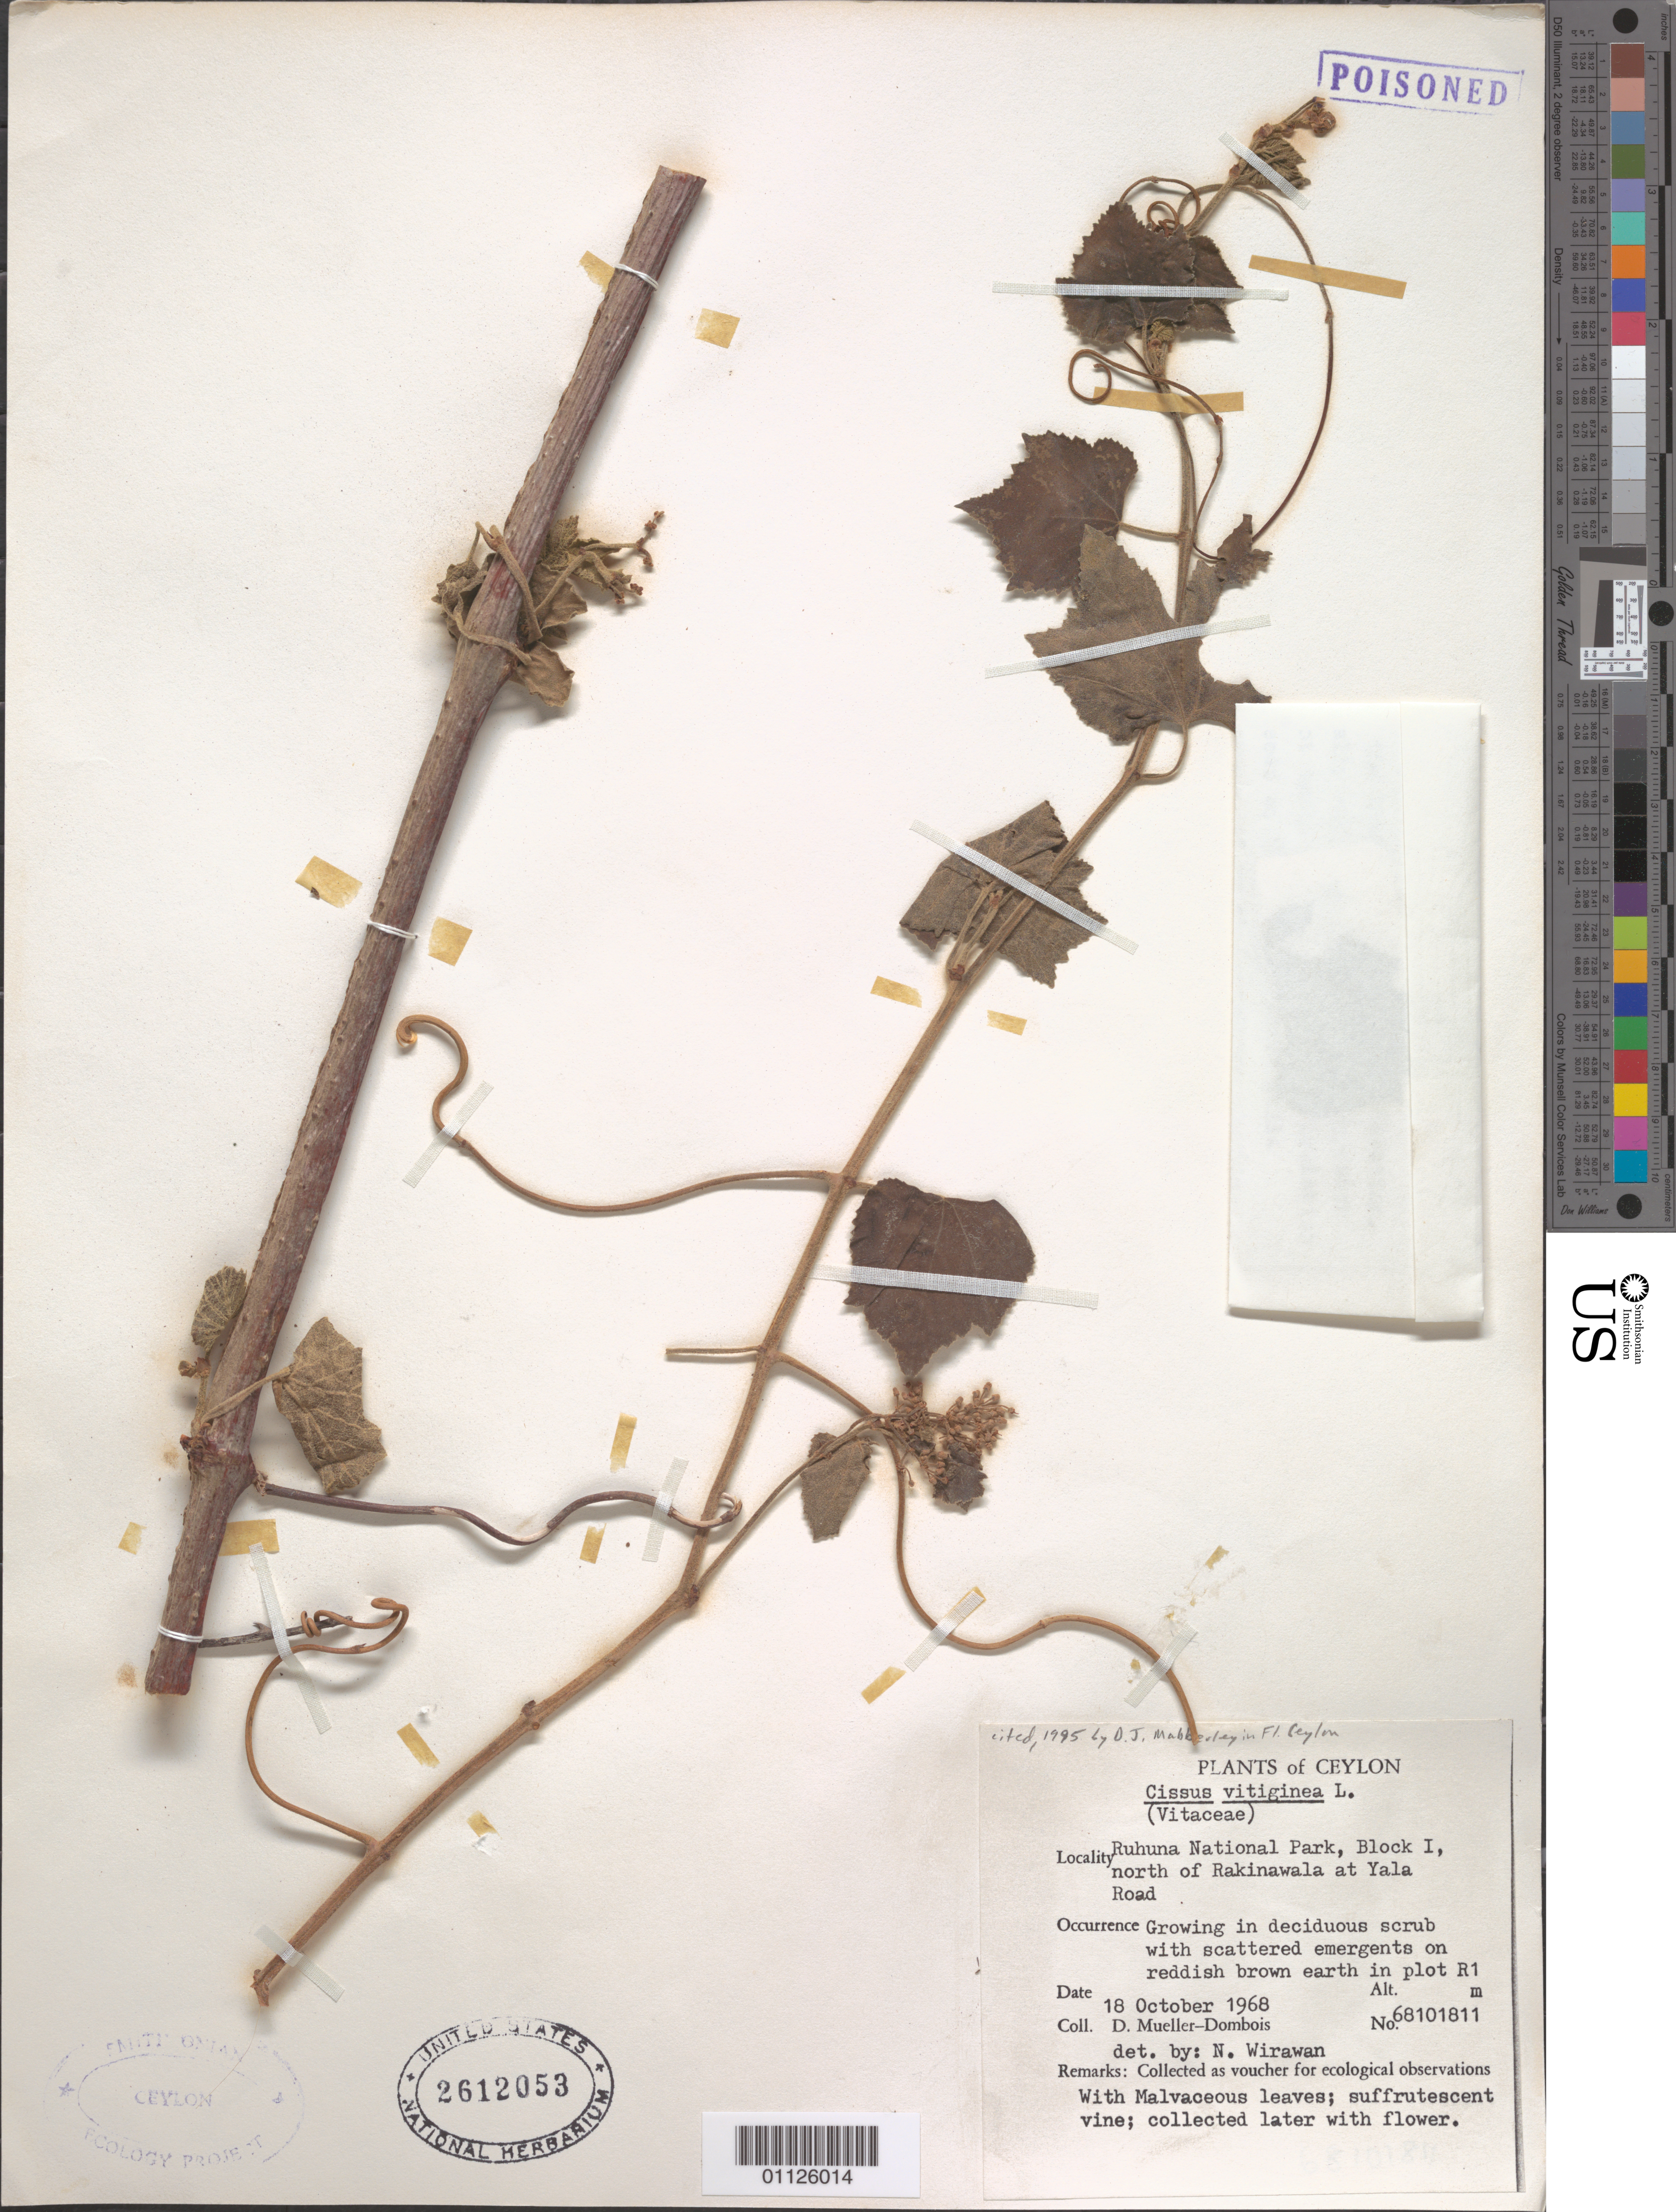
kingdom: Plantae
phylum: Tracheophyta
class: Magnoliopsida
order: Vitales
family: Vitaceae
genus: Cissus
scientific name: Cissus vitiginea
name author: L.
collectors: D. Mueller-Dombois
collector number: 68101811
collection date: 1968-10-18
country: Sri Lanka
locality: Ruhuna National Park, Block 1, N of Rakinawala at Yala Road. In plot R 1.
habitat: Growing in deciduous scrub with scattered emergents on reddish brown earth. Suffrutescent vine.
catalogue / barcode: US 2612053